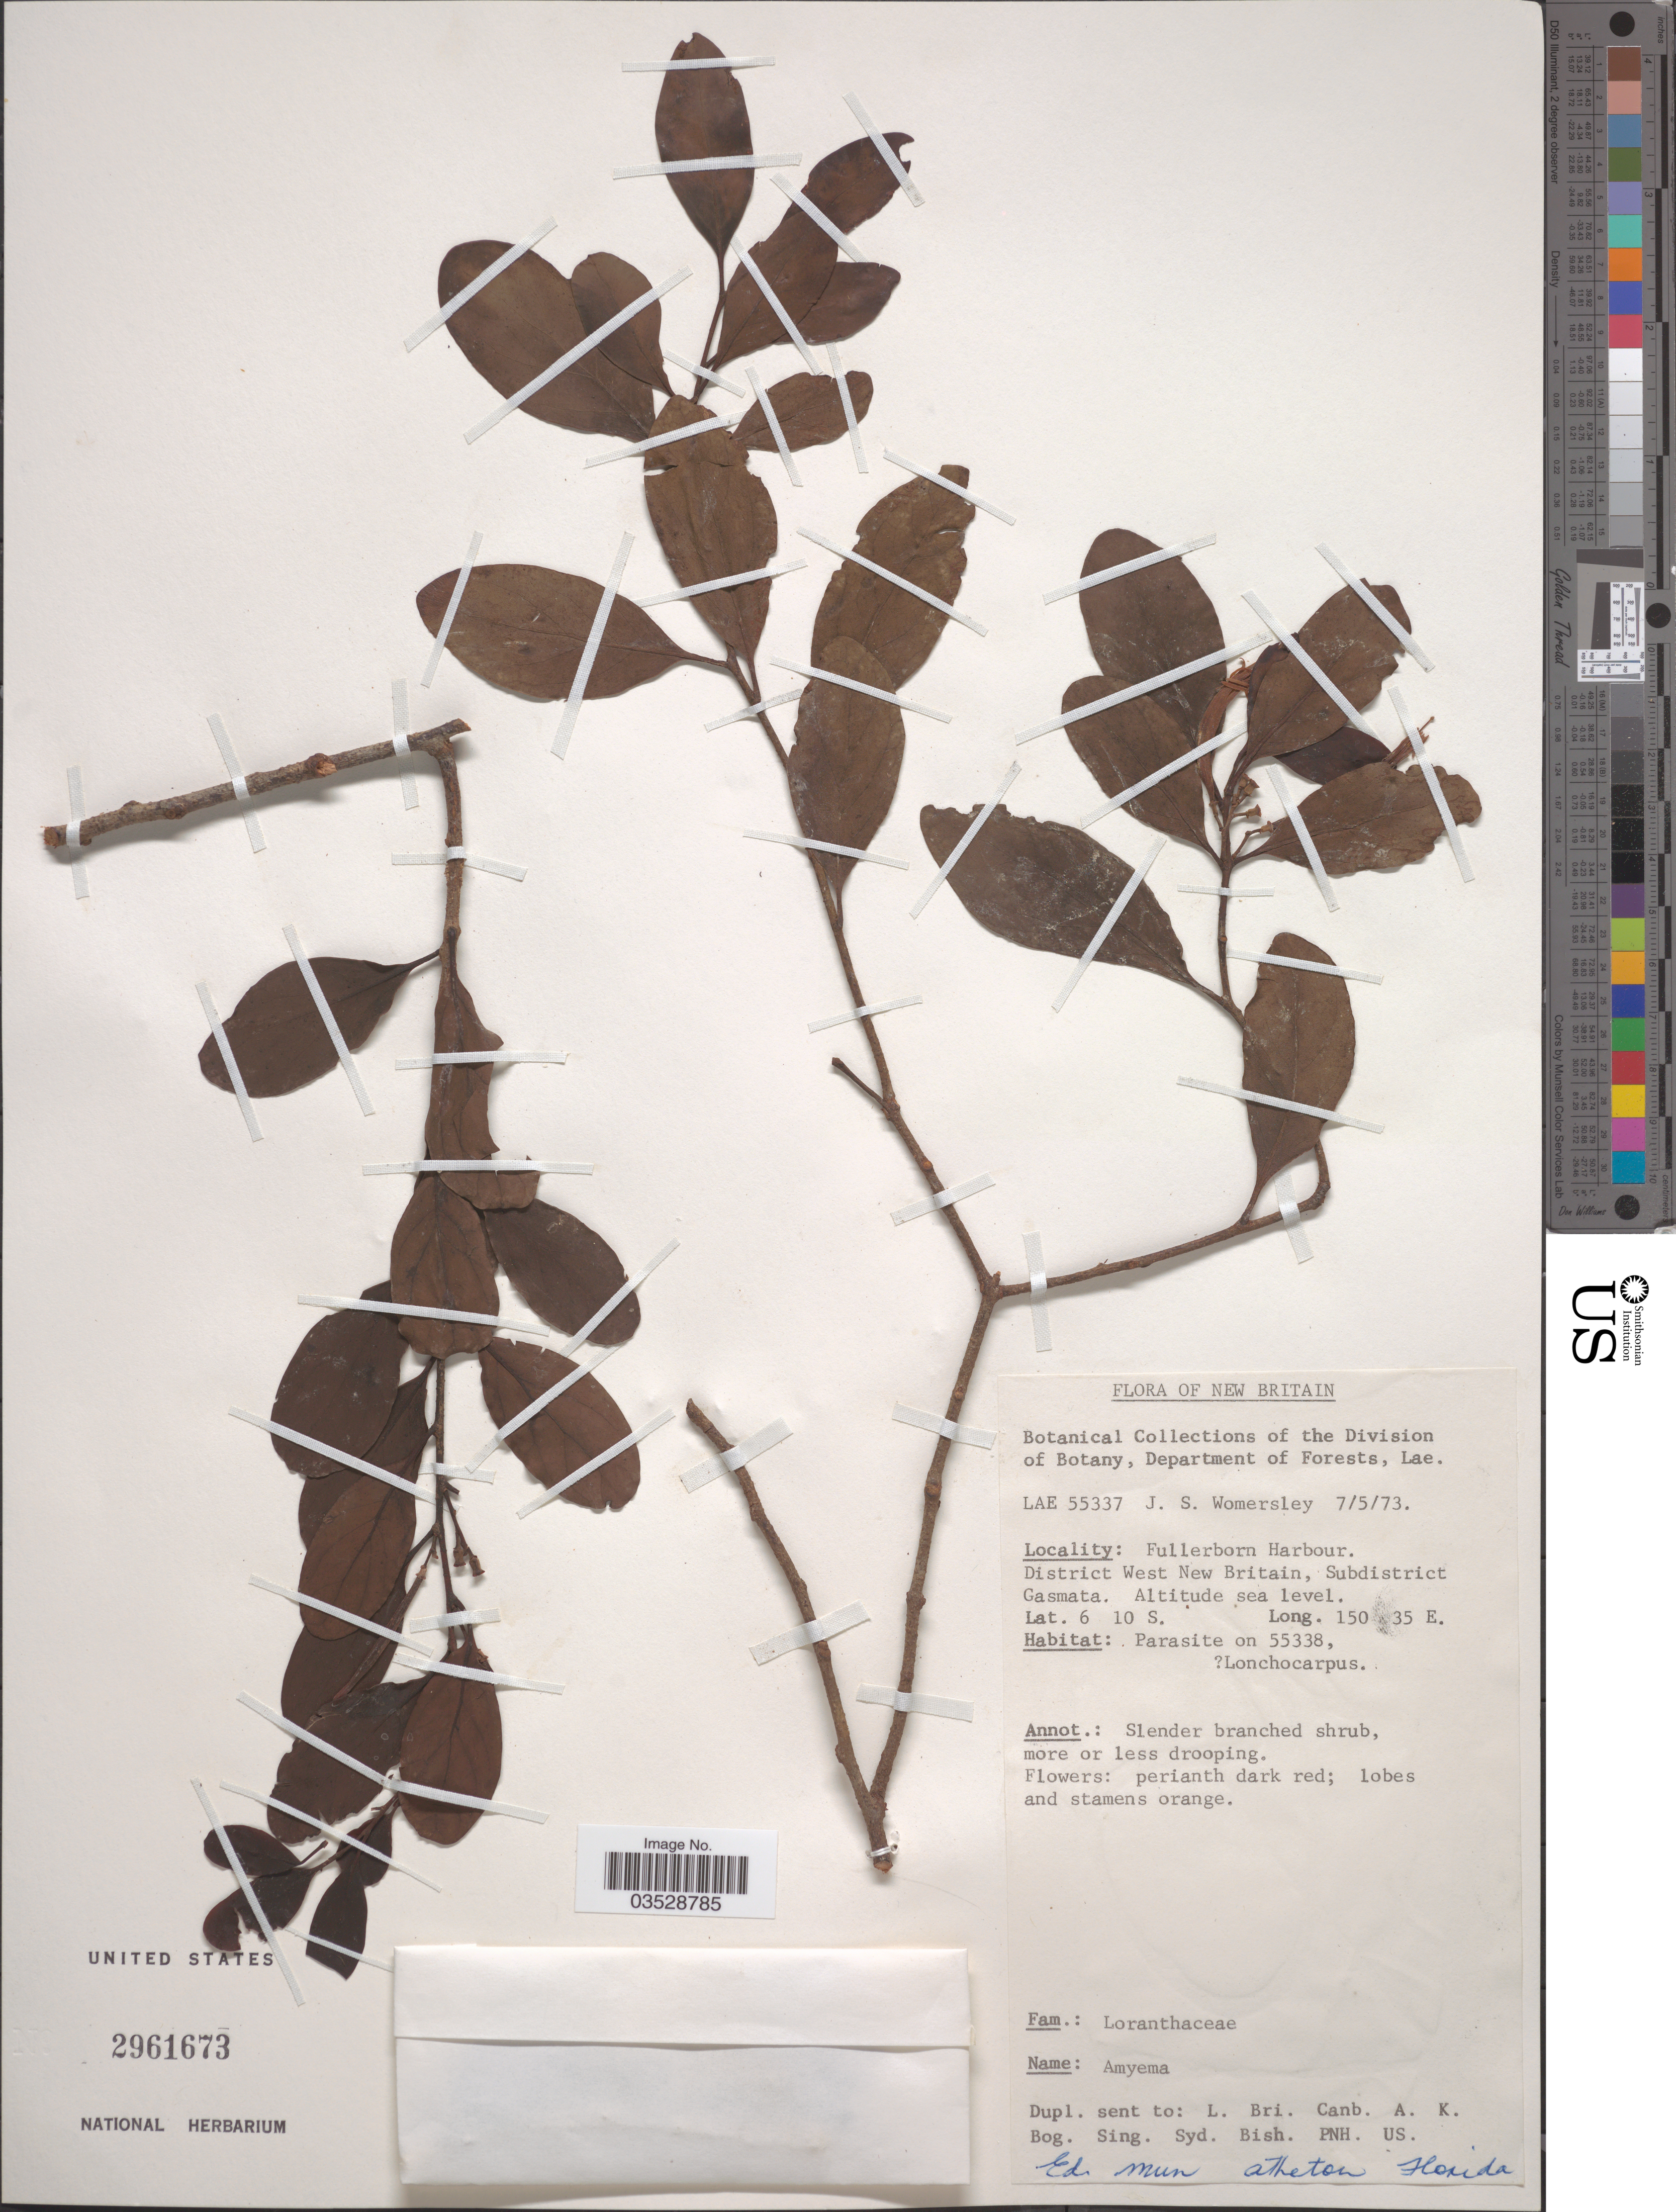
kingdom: Plantae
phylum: Tracheophyta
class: Magnoliopsida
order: Santalales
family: Loranthaceae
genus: Amyema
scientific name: Amyema sp.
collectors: J. S. Womersley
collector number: LAE55337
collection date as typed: Transcribed d/m/y: 7/5/73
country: Papua New Guinea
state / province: West New Britain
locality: New Britain, Fullerborn Harbour. District West New Britain, Subdistrict Gasmata.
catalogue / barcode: US 2961673